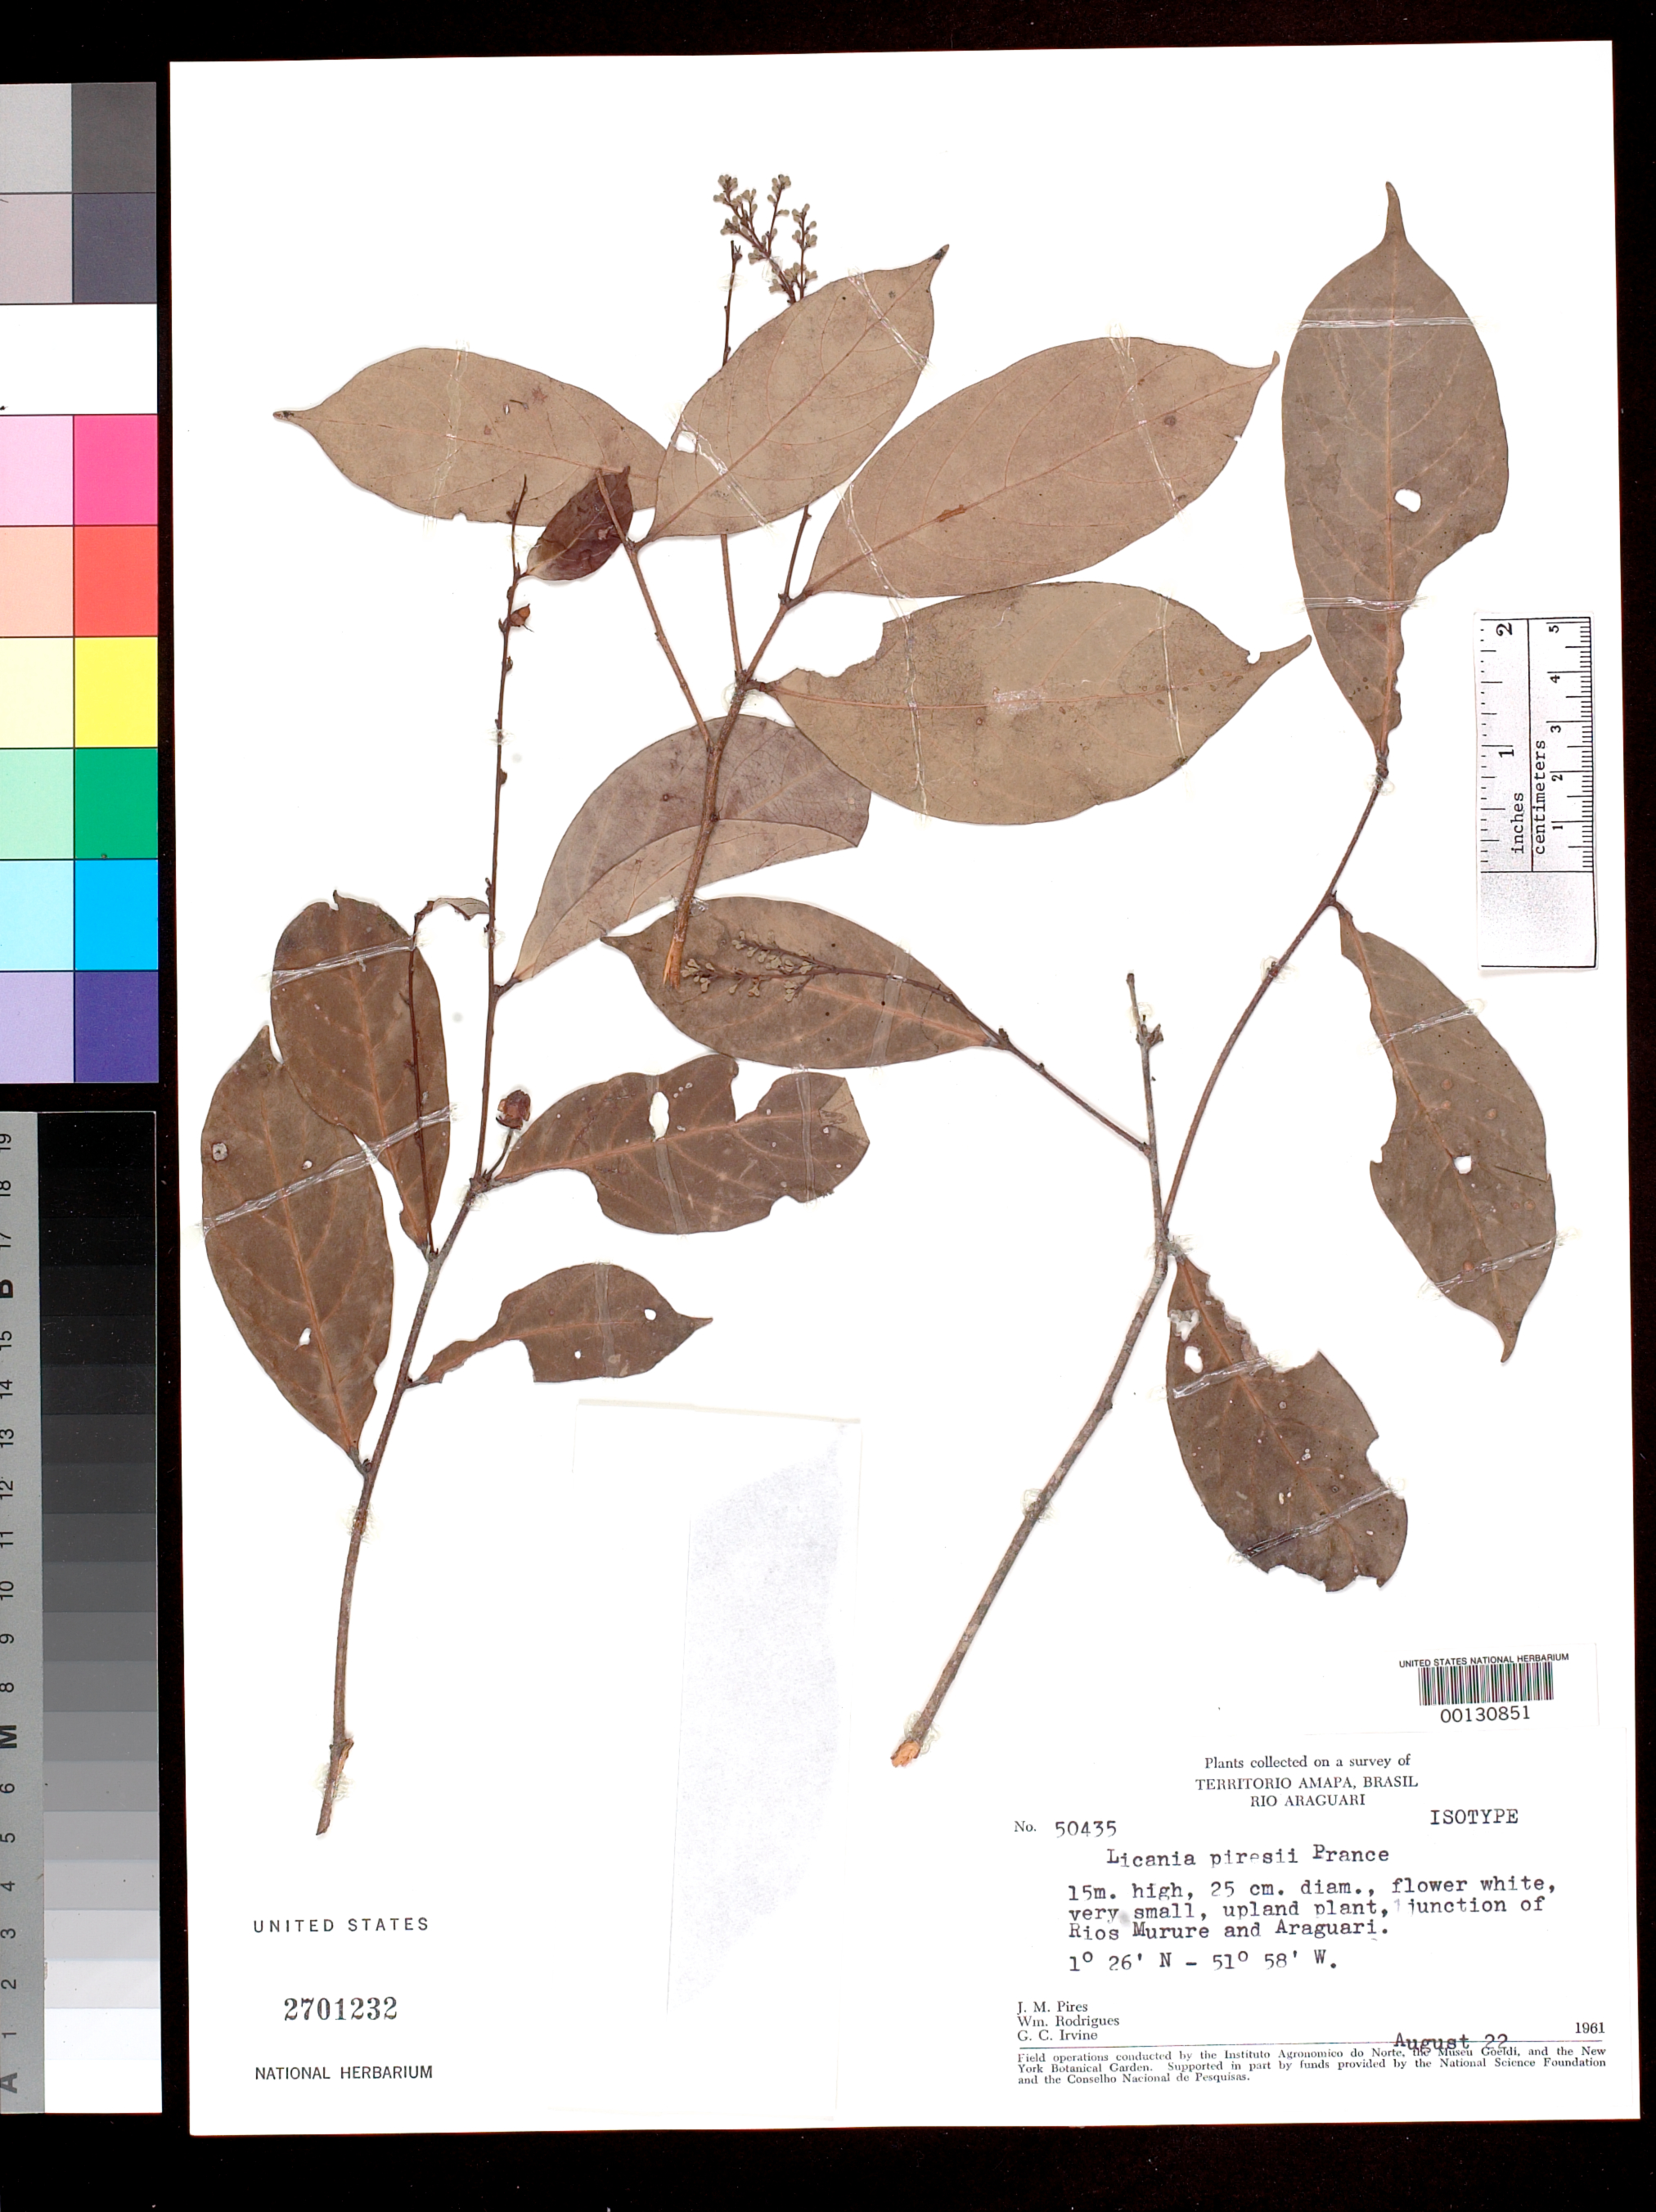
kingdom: Plantae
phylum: Tracheophyta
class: Magnoliopsida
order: Malpighiales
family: Chrysobalanaceae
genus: Licania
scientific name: Licania piresii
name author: Prance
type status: Isotype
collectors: J. M. Pires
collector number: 50435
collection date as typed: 22 Aug 1961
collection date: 1961-08-22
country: Brazil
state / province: Amapá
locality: Rio Araguari, junction Rio Murure.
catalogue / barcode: US 2701232